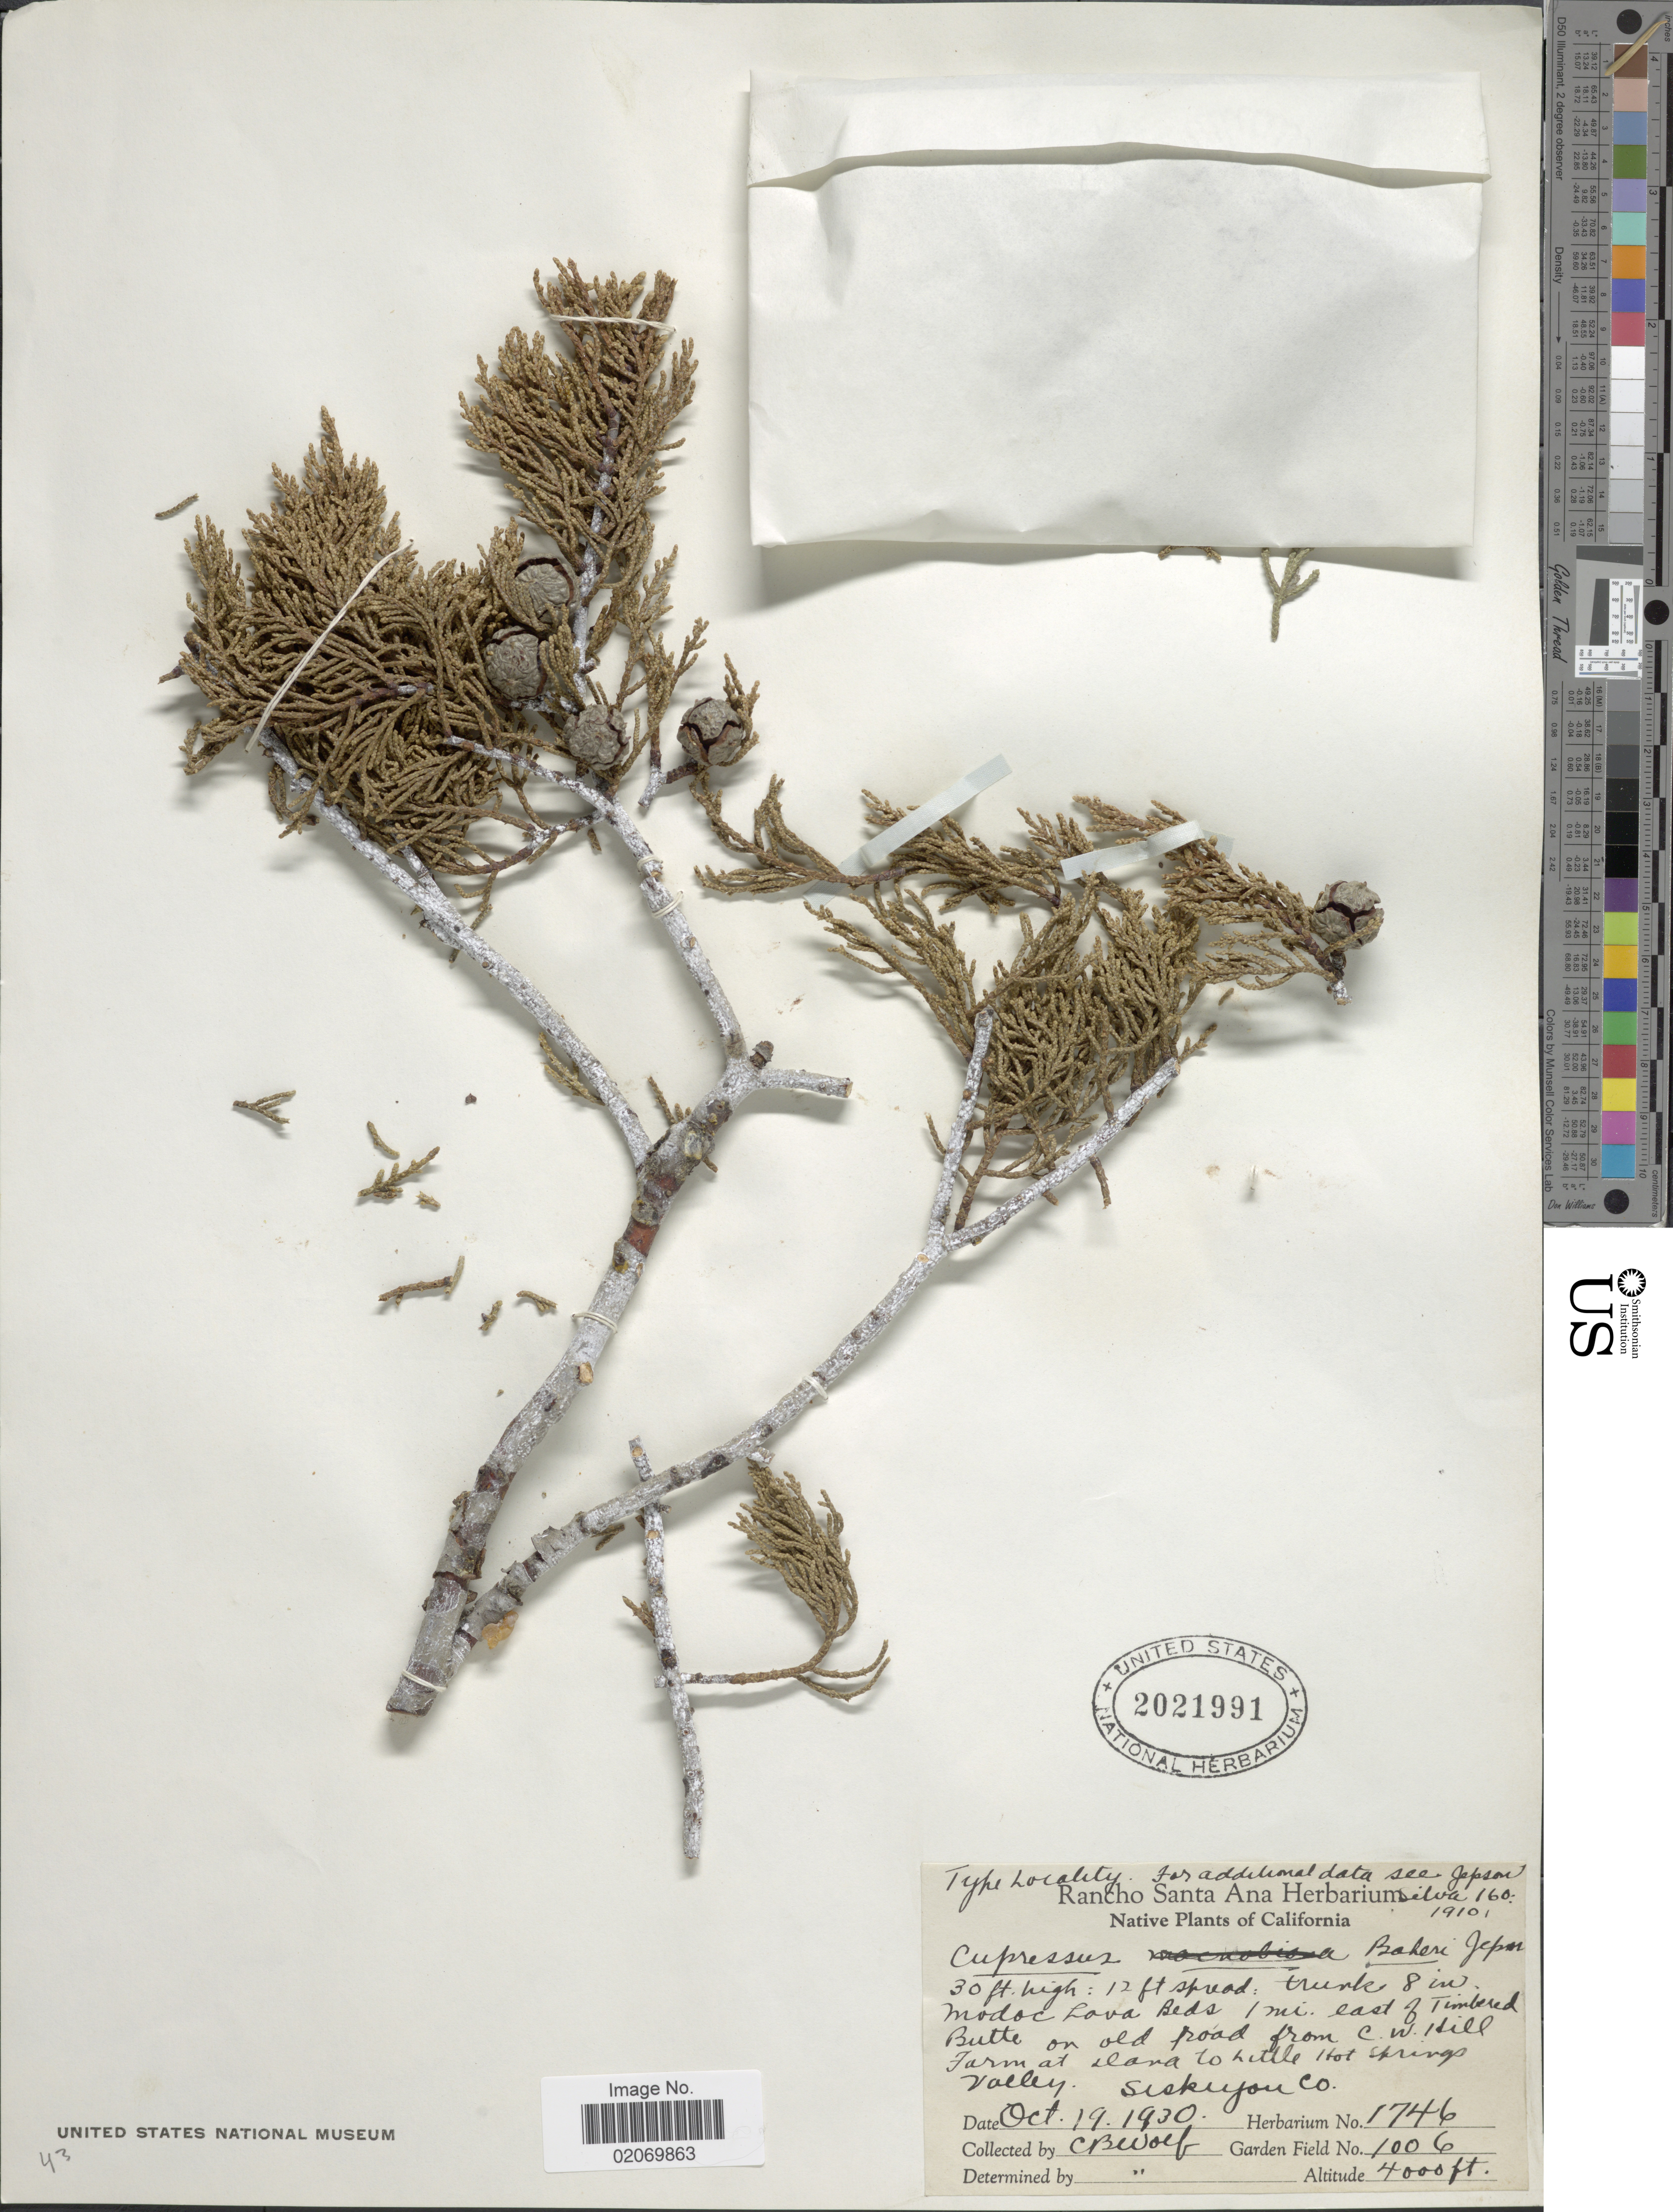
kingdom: Plantae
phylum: Tracheophyta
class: Pinopsida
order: Pinales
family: Cupressaceae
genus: Hesperocyparis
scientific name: Hesperocyparis bakeri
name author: (Jeps.) Bartel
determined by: (US) Smithsonian Institution - National Museum of Natural History - Department of Botany (UNITED STATES)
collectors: C. B. Wolf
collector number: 1746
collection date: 1930-10-19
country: United States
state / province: California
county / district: Siskiyou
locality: Modoc Lava Beds 1 mi east of Timebered Butte on old road from C.W. Hill Farm at llana to Little Hot Springs Valley, Siskiyou Co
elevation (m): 1219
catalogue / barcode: US 2021991